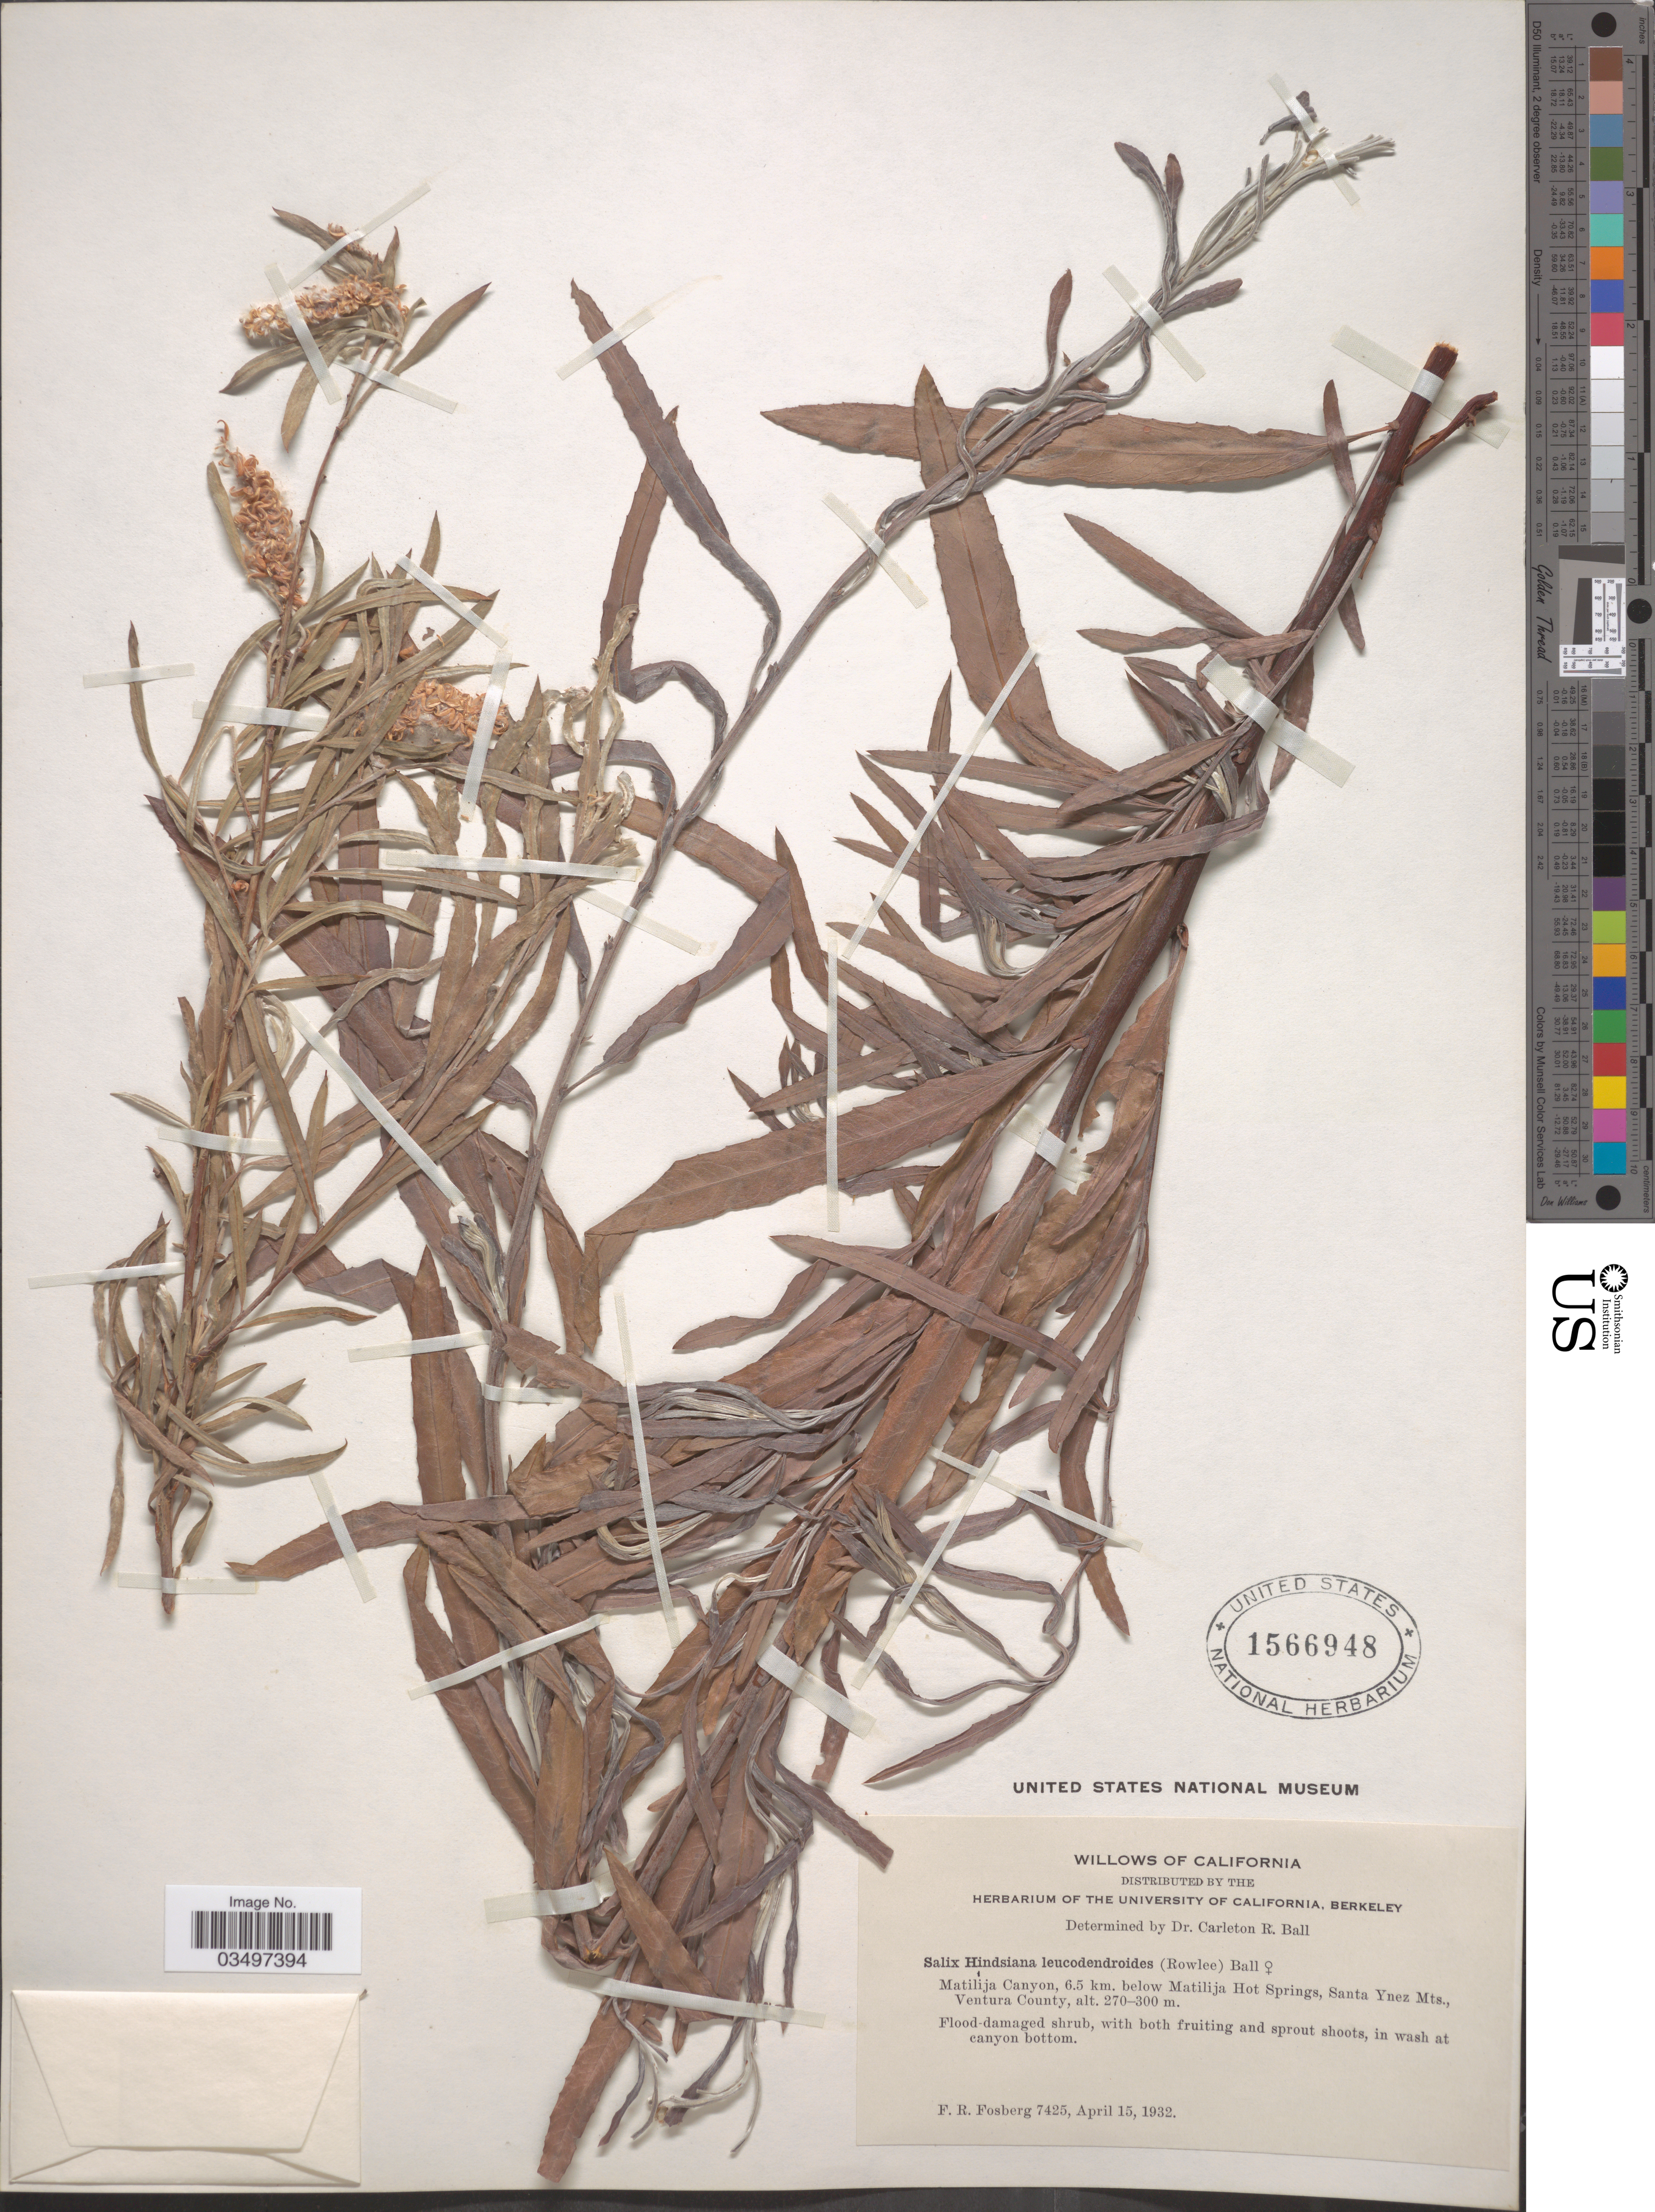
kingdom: Plantae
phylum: Tracheophyta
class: Magnoliopsida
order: Malpighiales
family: Salicaceae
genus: Salix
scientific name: Salix hindsiana var. leucodendroides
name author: (Rowlee) C.R. Ball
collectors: F. R. Fosberg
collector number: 7425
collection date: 1932-04-15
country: United States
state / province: California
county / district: Ventura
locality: Matilija Canyon, 6.5 km. below Matilija Hot Springs, Santa Ynez Mts., Ventura County.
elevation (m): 270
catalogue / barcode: US 1566948